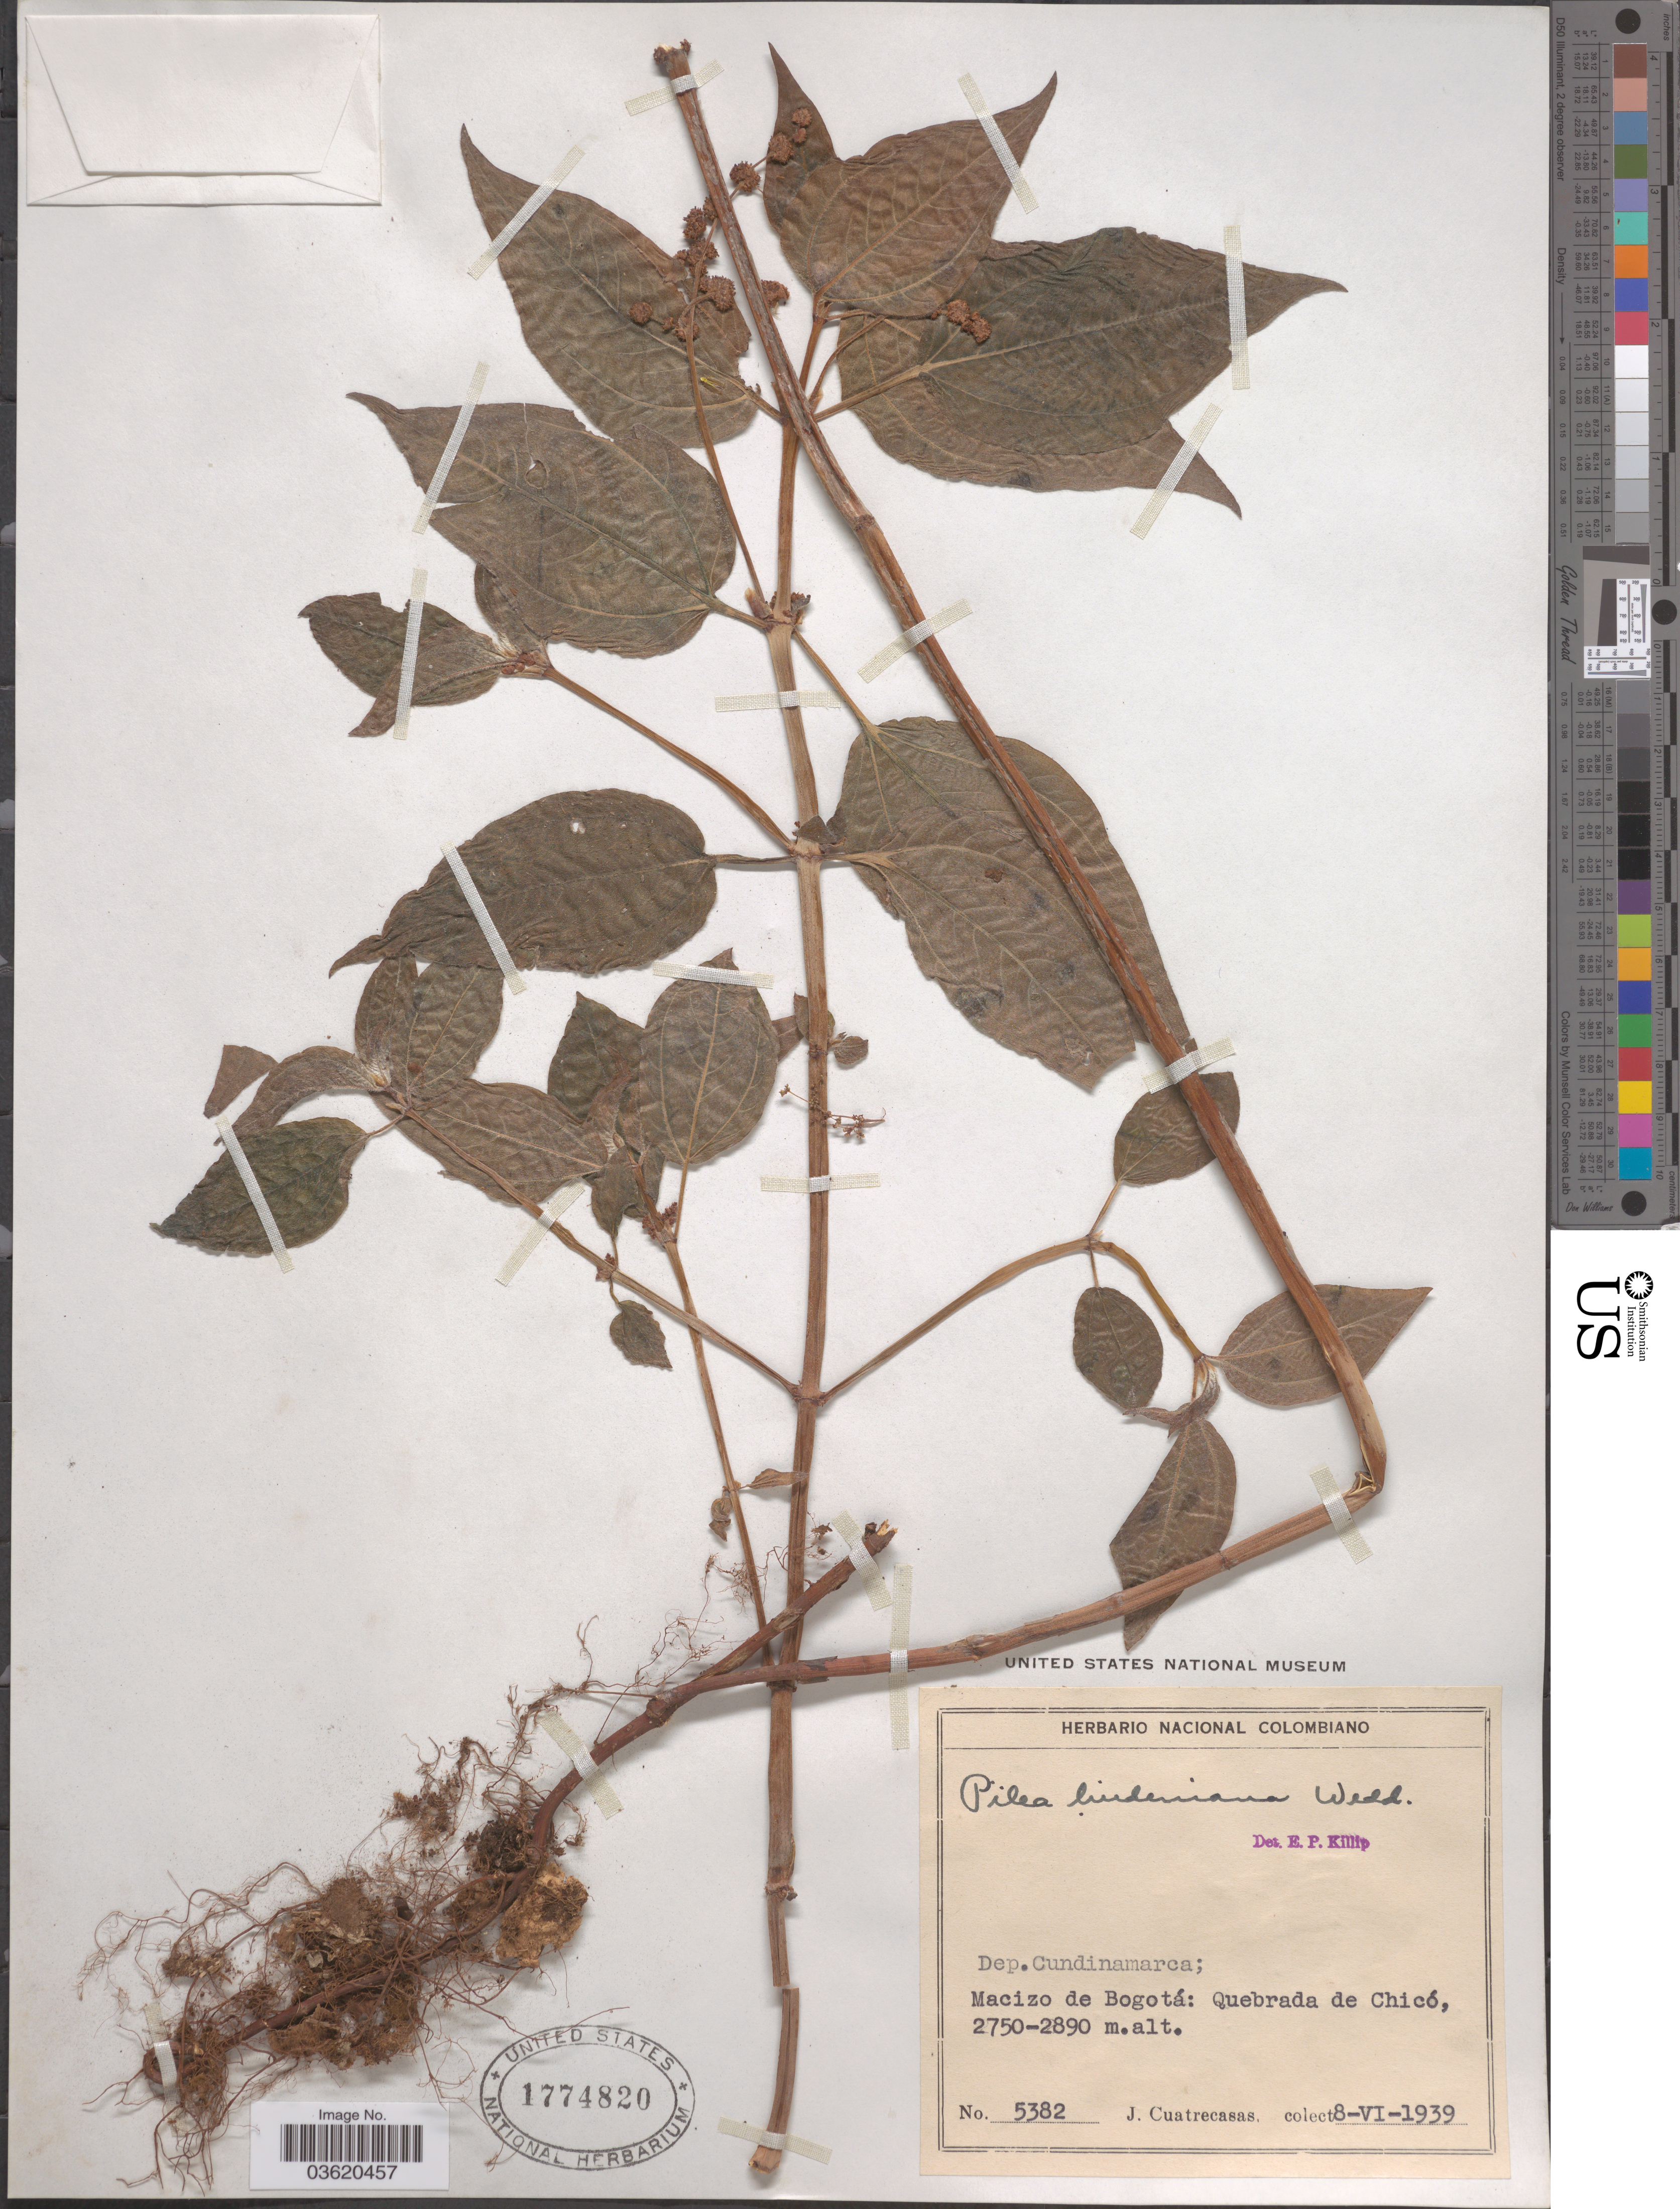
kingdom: Plantae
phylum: Tracheophyta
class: Magnoliopsida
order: Rosales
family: Urticaceae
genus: Pilea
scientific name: Pilea lindeniana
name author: Wedd.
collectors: J. Cuatrecasas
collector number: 5382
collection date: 1939-06-08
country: Colombia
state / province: Cundinamarca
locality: Dep. Cundinamarca; Macizo de Bogotá: Quebrada de Chicó.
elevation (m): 2750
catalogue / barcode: US 1774820